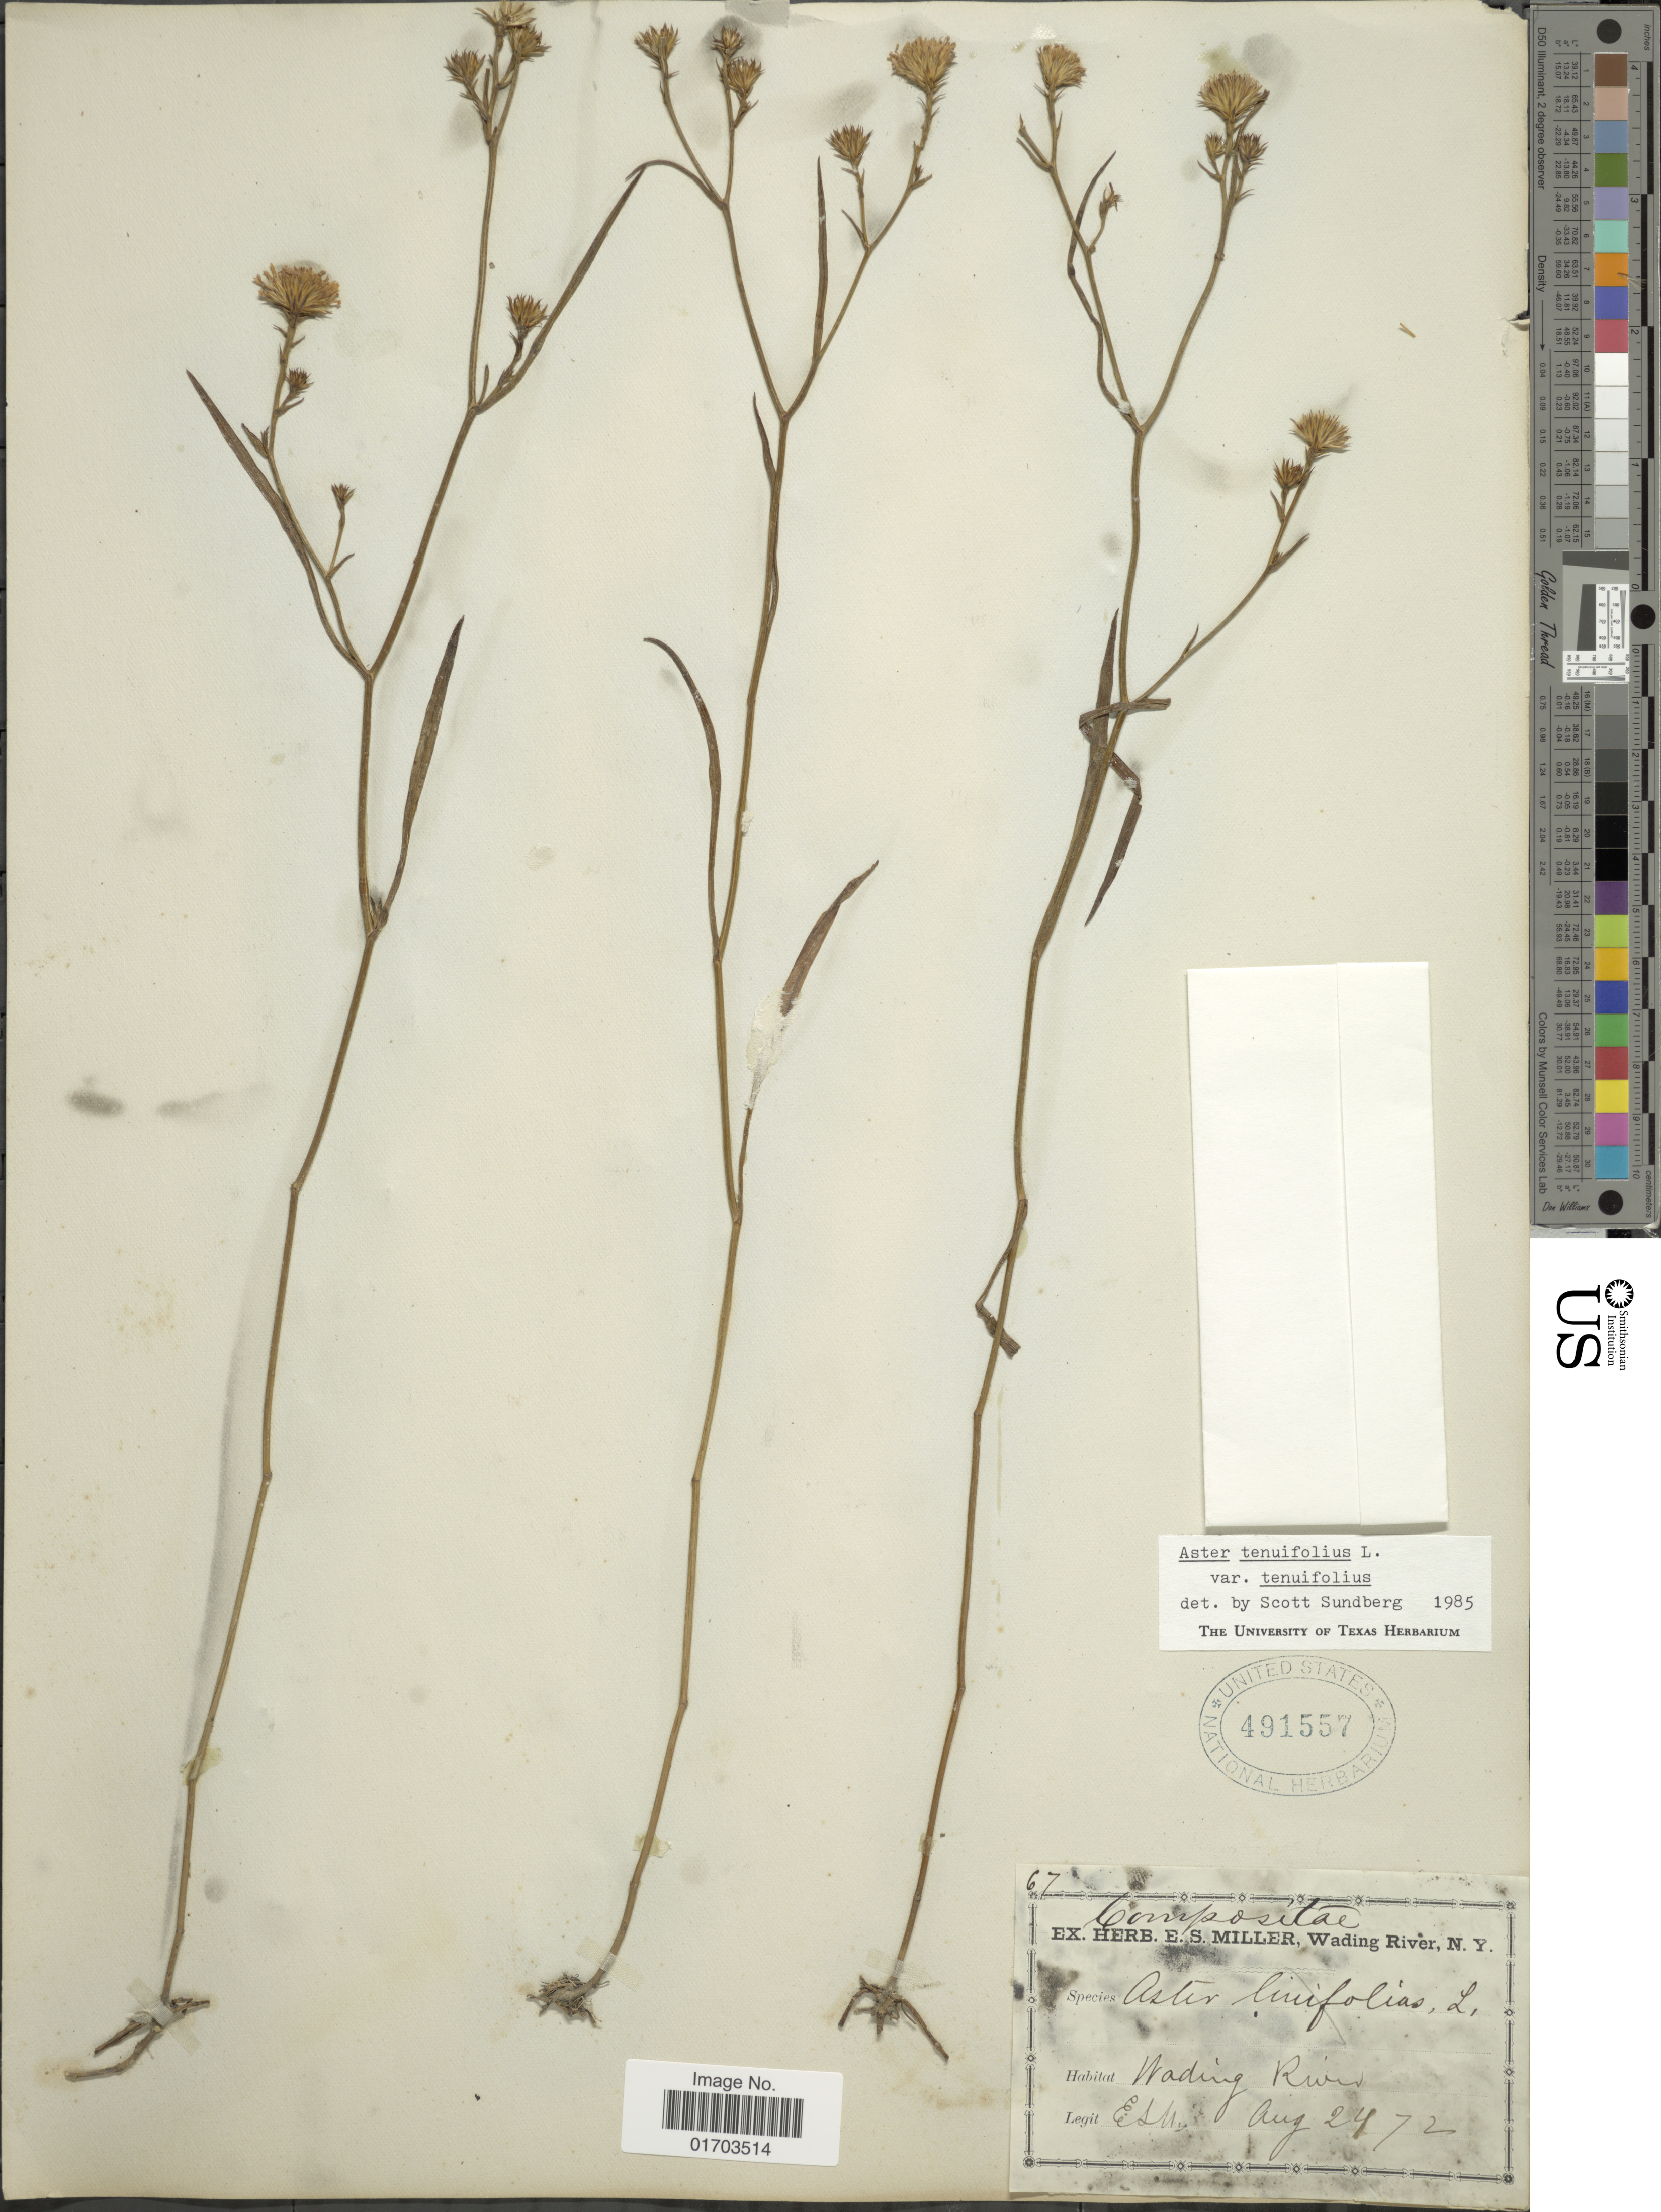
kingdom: Plantae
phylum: Tracheophyta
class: Magnoliopsida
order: Asterales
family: Asteraceae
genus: Symphyotrichum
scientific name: Symphyotrichum tenuifolium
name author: (L.) G.L. Nesom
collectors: E. S. Miller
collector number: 67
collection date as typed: Transcribed d/m/y: 24/8/72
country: United States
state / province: New York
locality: Wading River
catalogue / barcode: US 491557